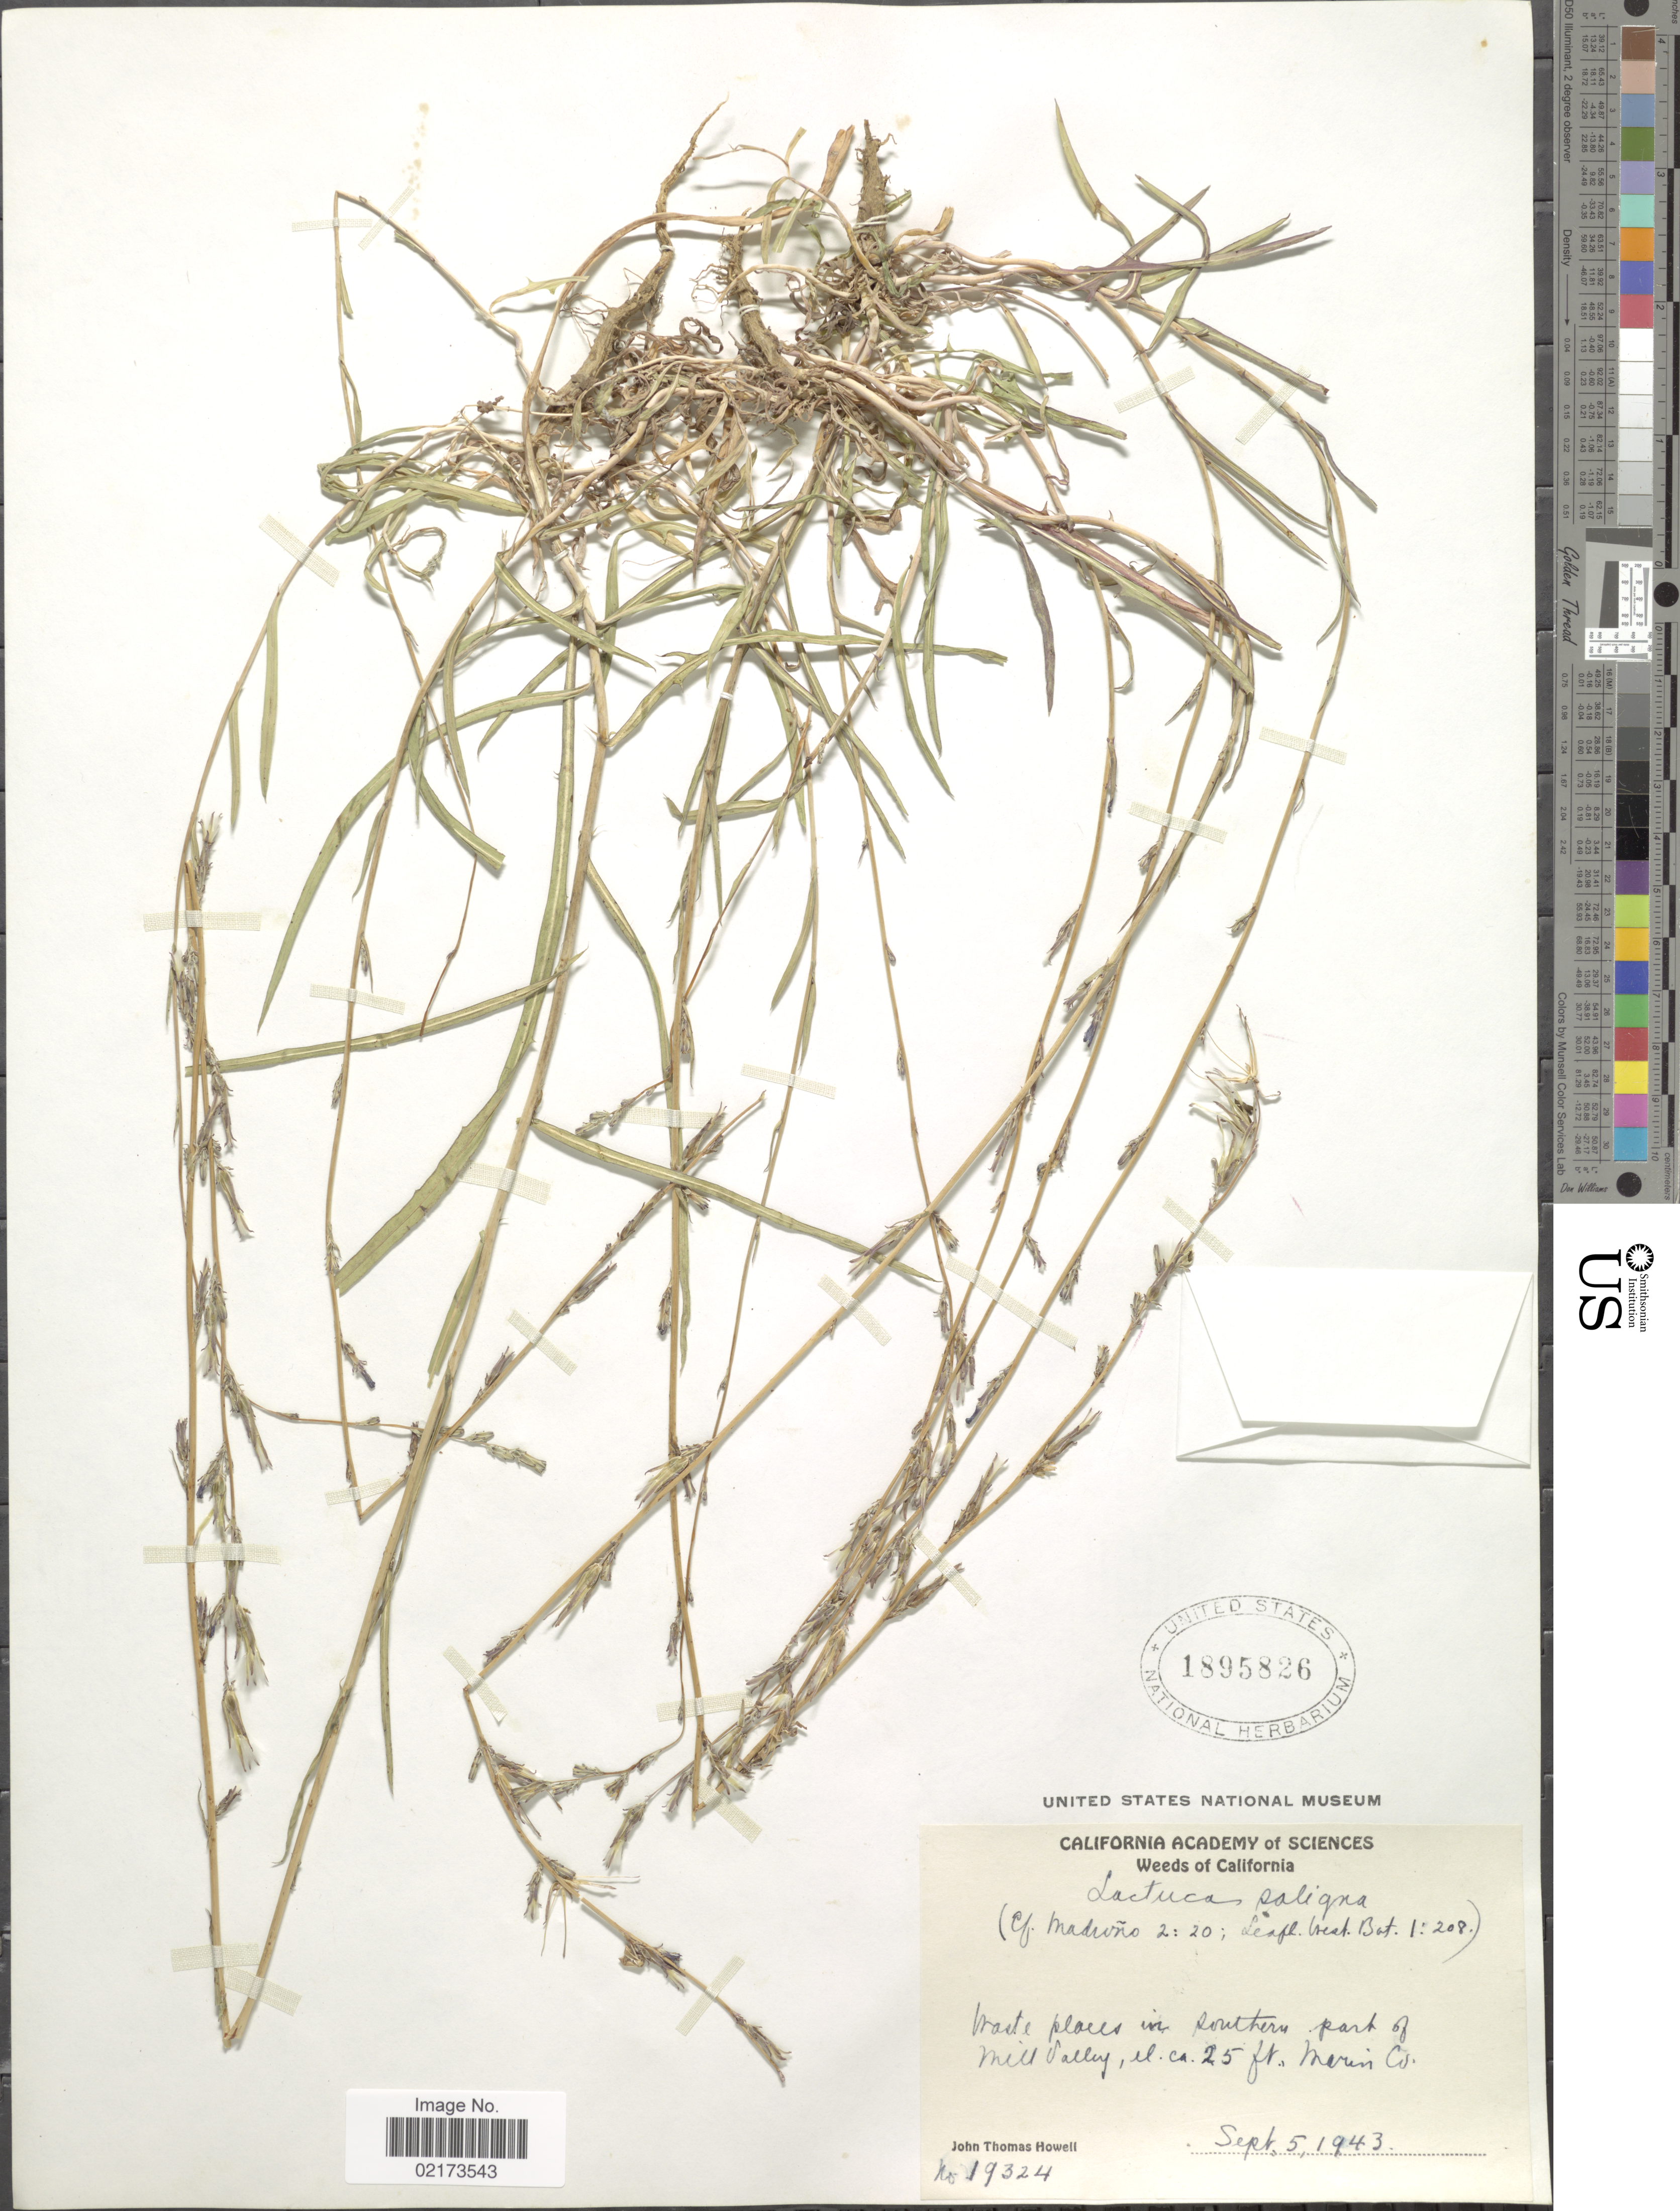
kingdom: Plantae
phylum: Tracheophyta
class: Magnoliopsida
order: Asterales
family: Asteraceae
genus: Lactuca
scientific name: Lactuca saligna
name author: L.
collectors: J. T. Howell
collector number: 19324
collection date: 1943-09-05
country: United States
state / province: California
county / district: Marin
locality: Southern part of Mill Valley, Merin Co.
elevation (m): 8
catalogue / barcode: US 1895826